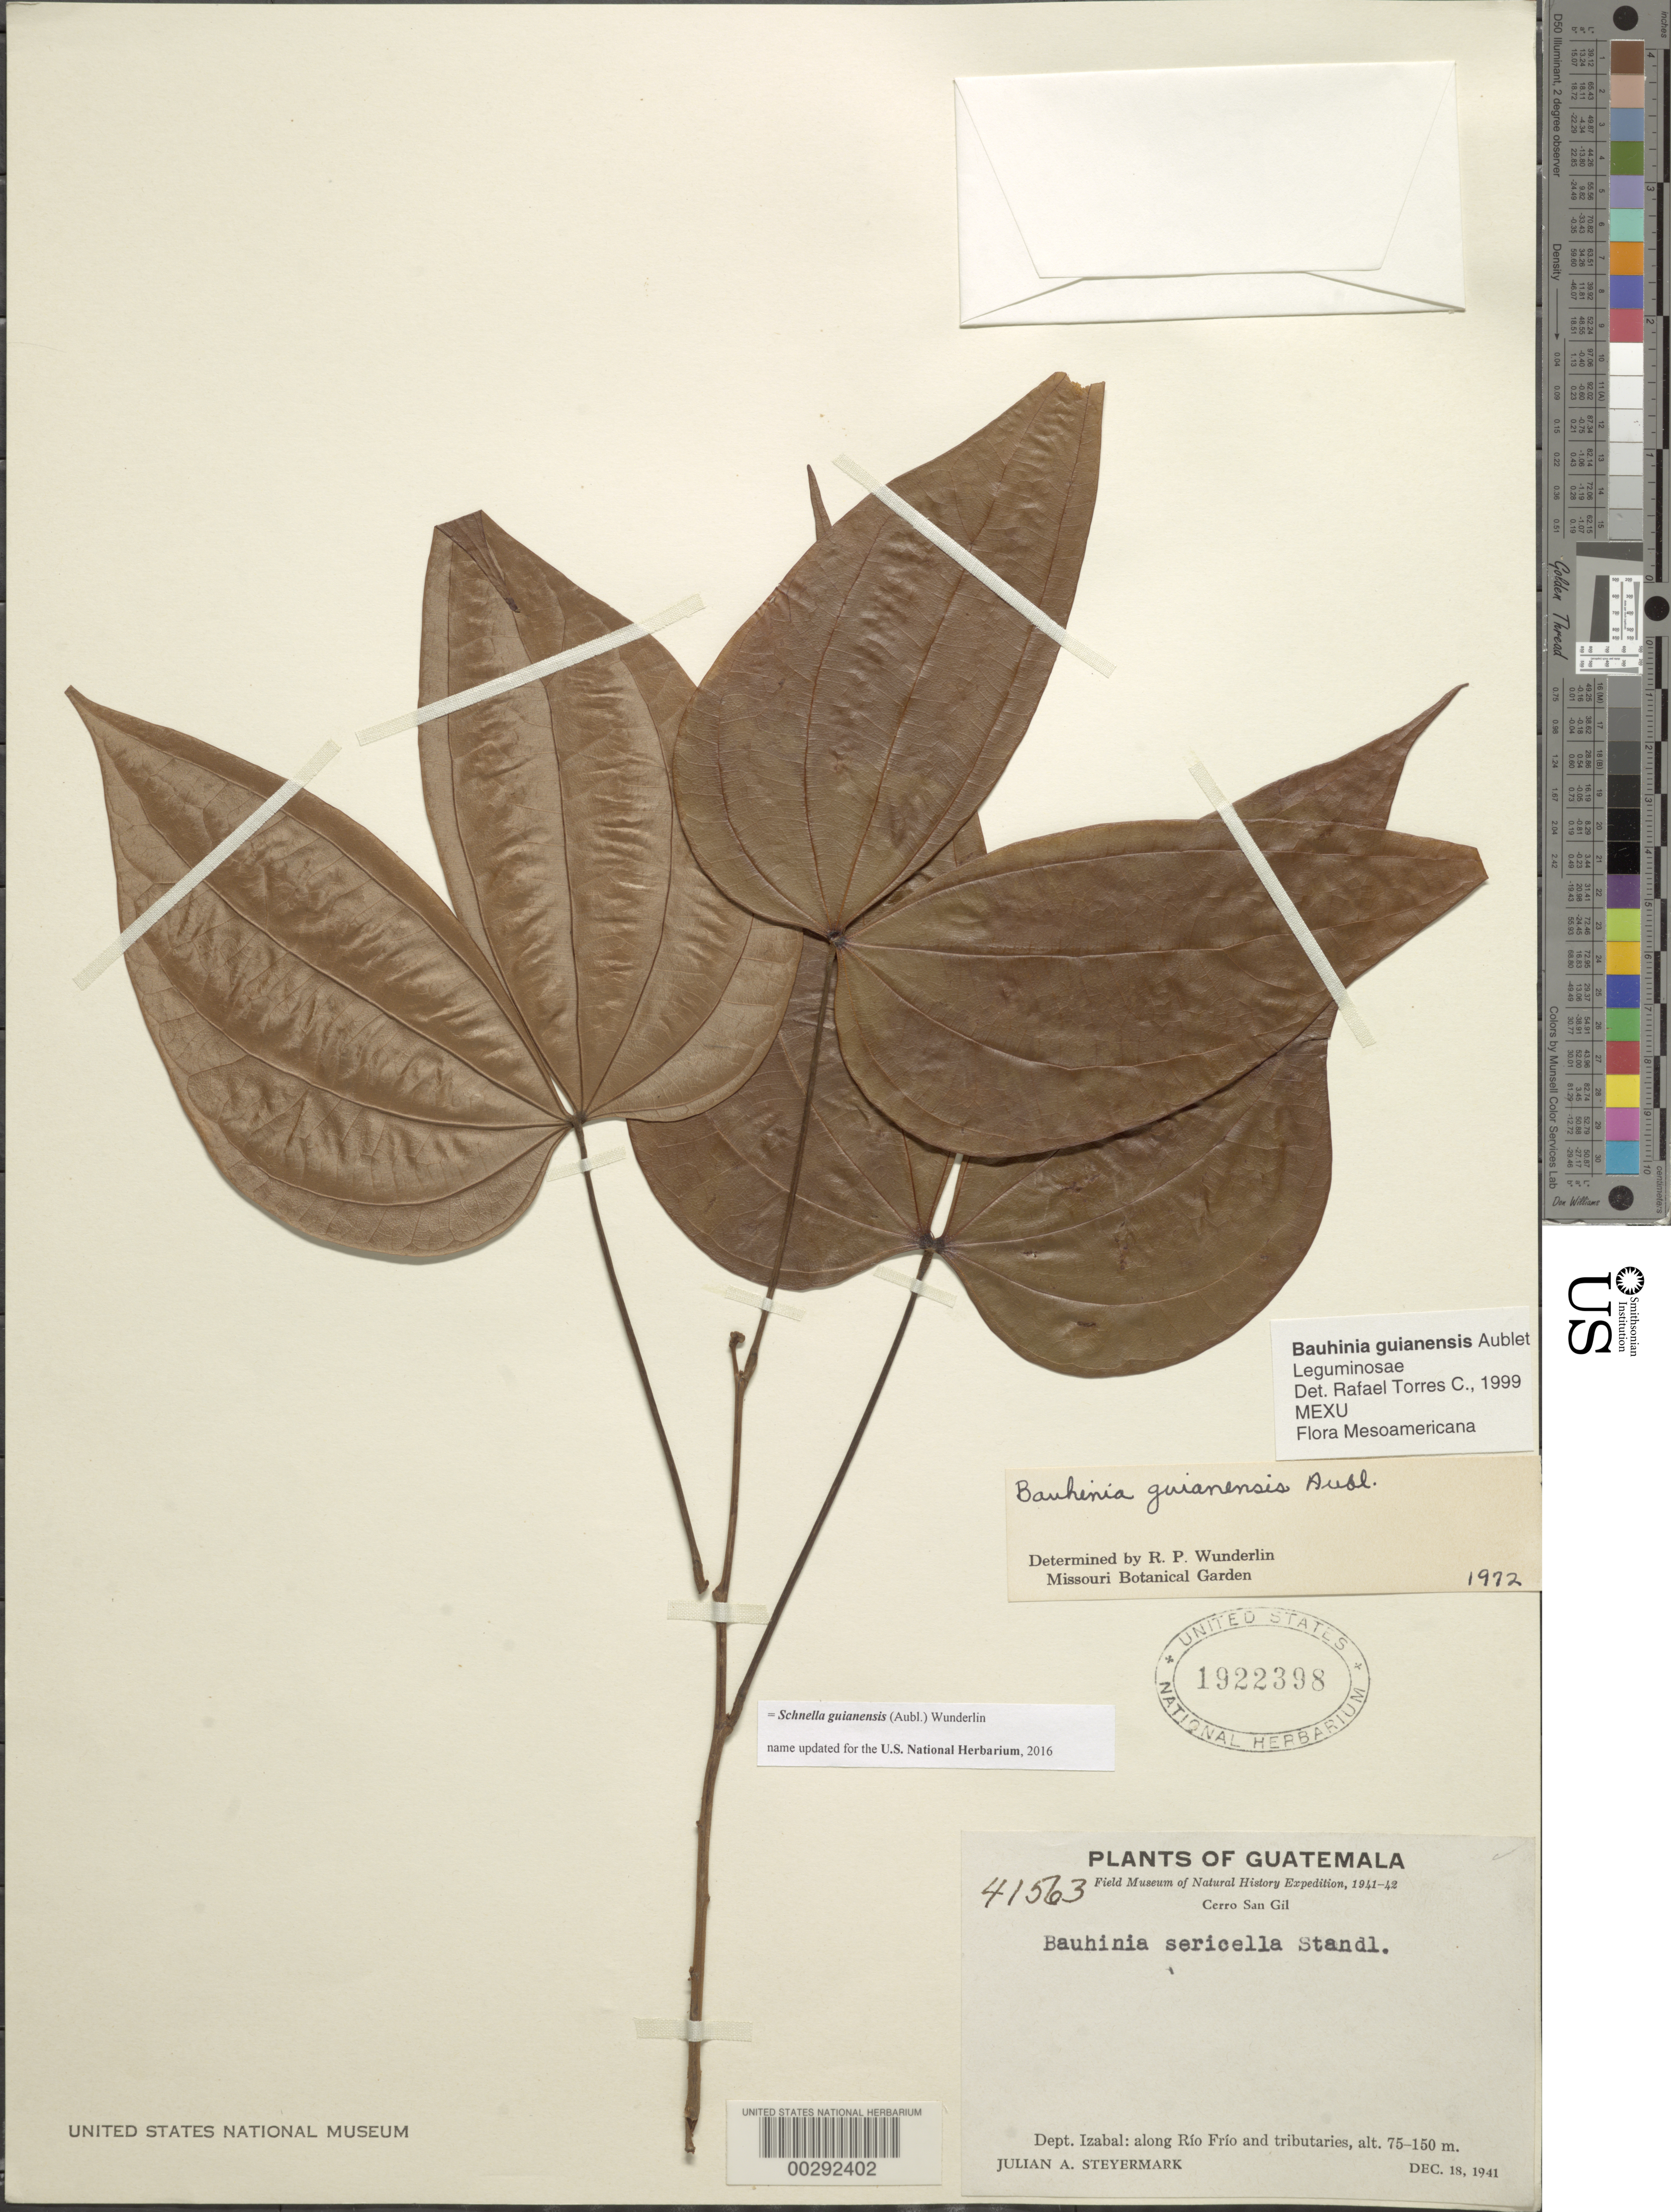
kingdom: Plantae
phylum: Tracheophyta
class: Magnoliopsida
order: Fabales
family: Fabaceae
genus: Schnella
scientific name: Schnella guianensis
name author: (Aubl.) Wunderlin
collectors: J. Steyermark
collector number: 41563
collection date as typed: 18 Dec 1941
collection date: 1941-12-18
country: Guatemala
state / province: Izabal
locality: Along Rio Frio and tributaries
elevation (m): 75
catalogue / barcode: US 1922398